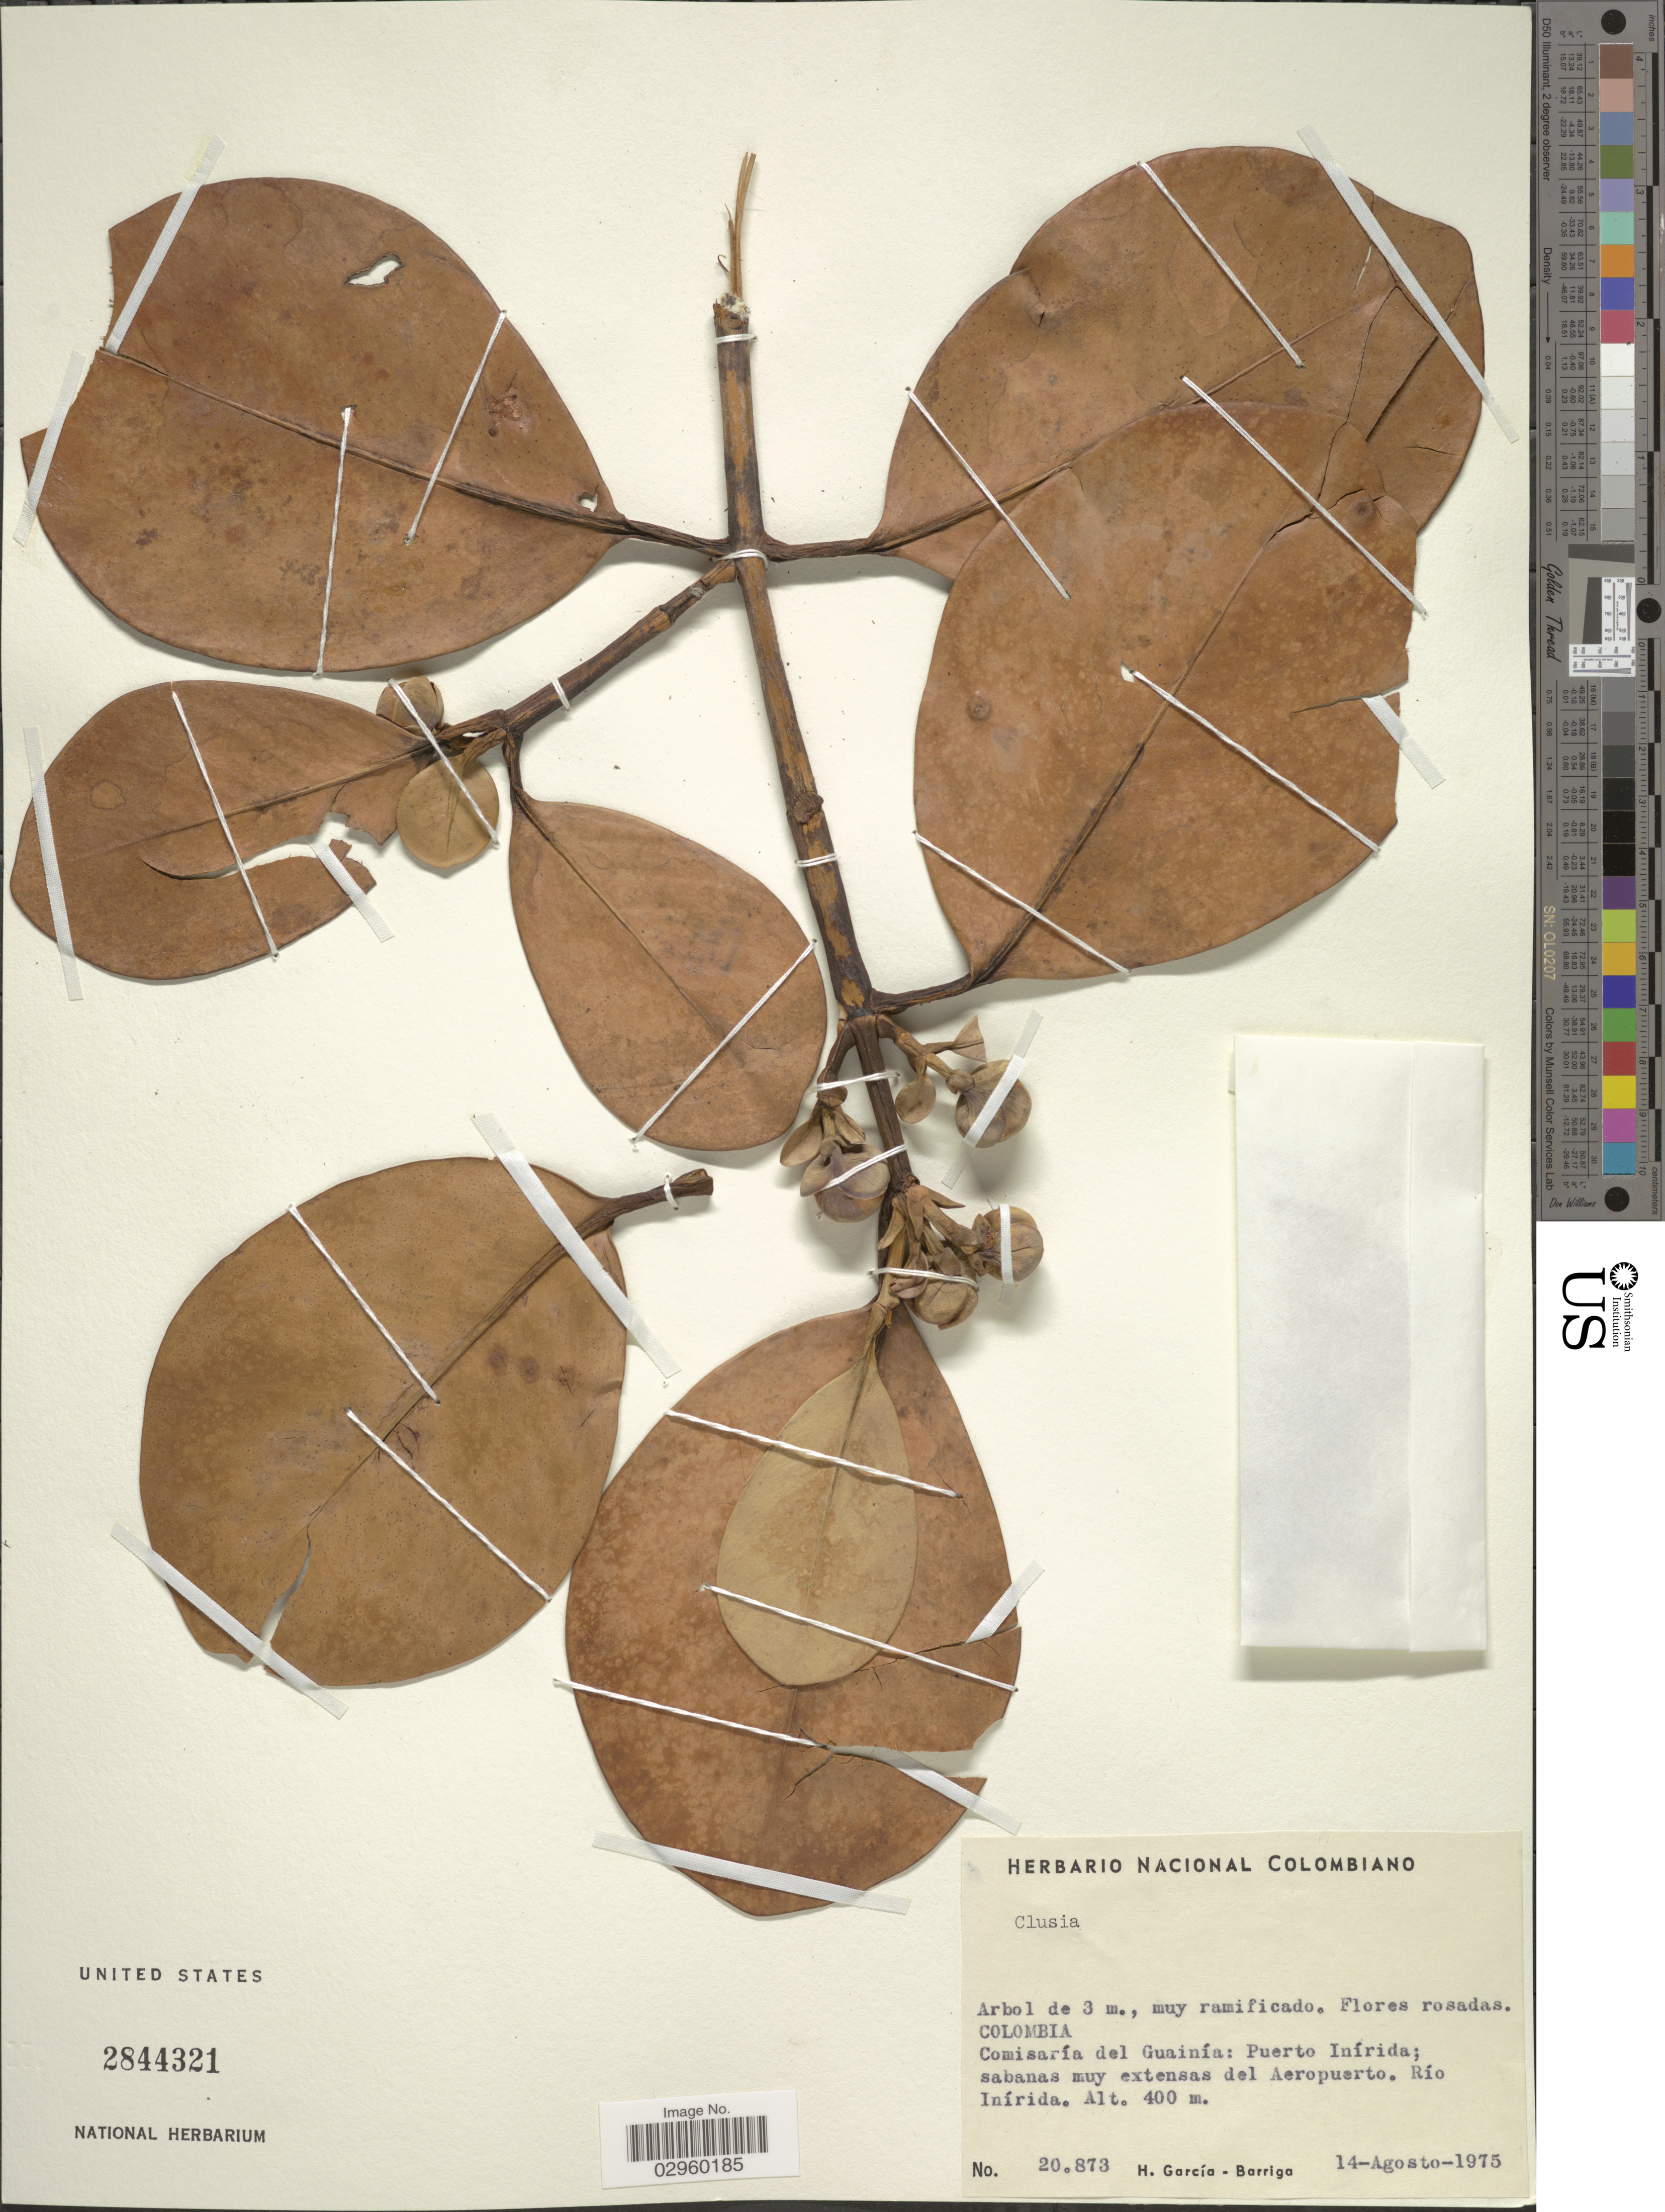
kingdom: Plantae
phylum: Tracheophyta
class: Magnoliopsida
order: Malpighiales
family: Clusiaceae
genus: Clusia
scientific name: Clusia sp.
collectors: H. García Barriga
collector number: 20873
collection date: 1975-08-14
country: Colombia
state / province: Guainía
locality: Comisaría del Guainía: Puerto Inírida; sabanas muy extensas del Aeropuerto. Río Inírida.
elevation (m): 400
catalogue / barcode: US 2844321